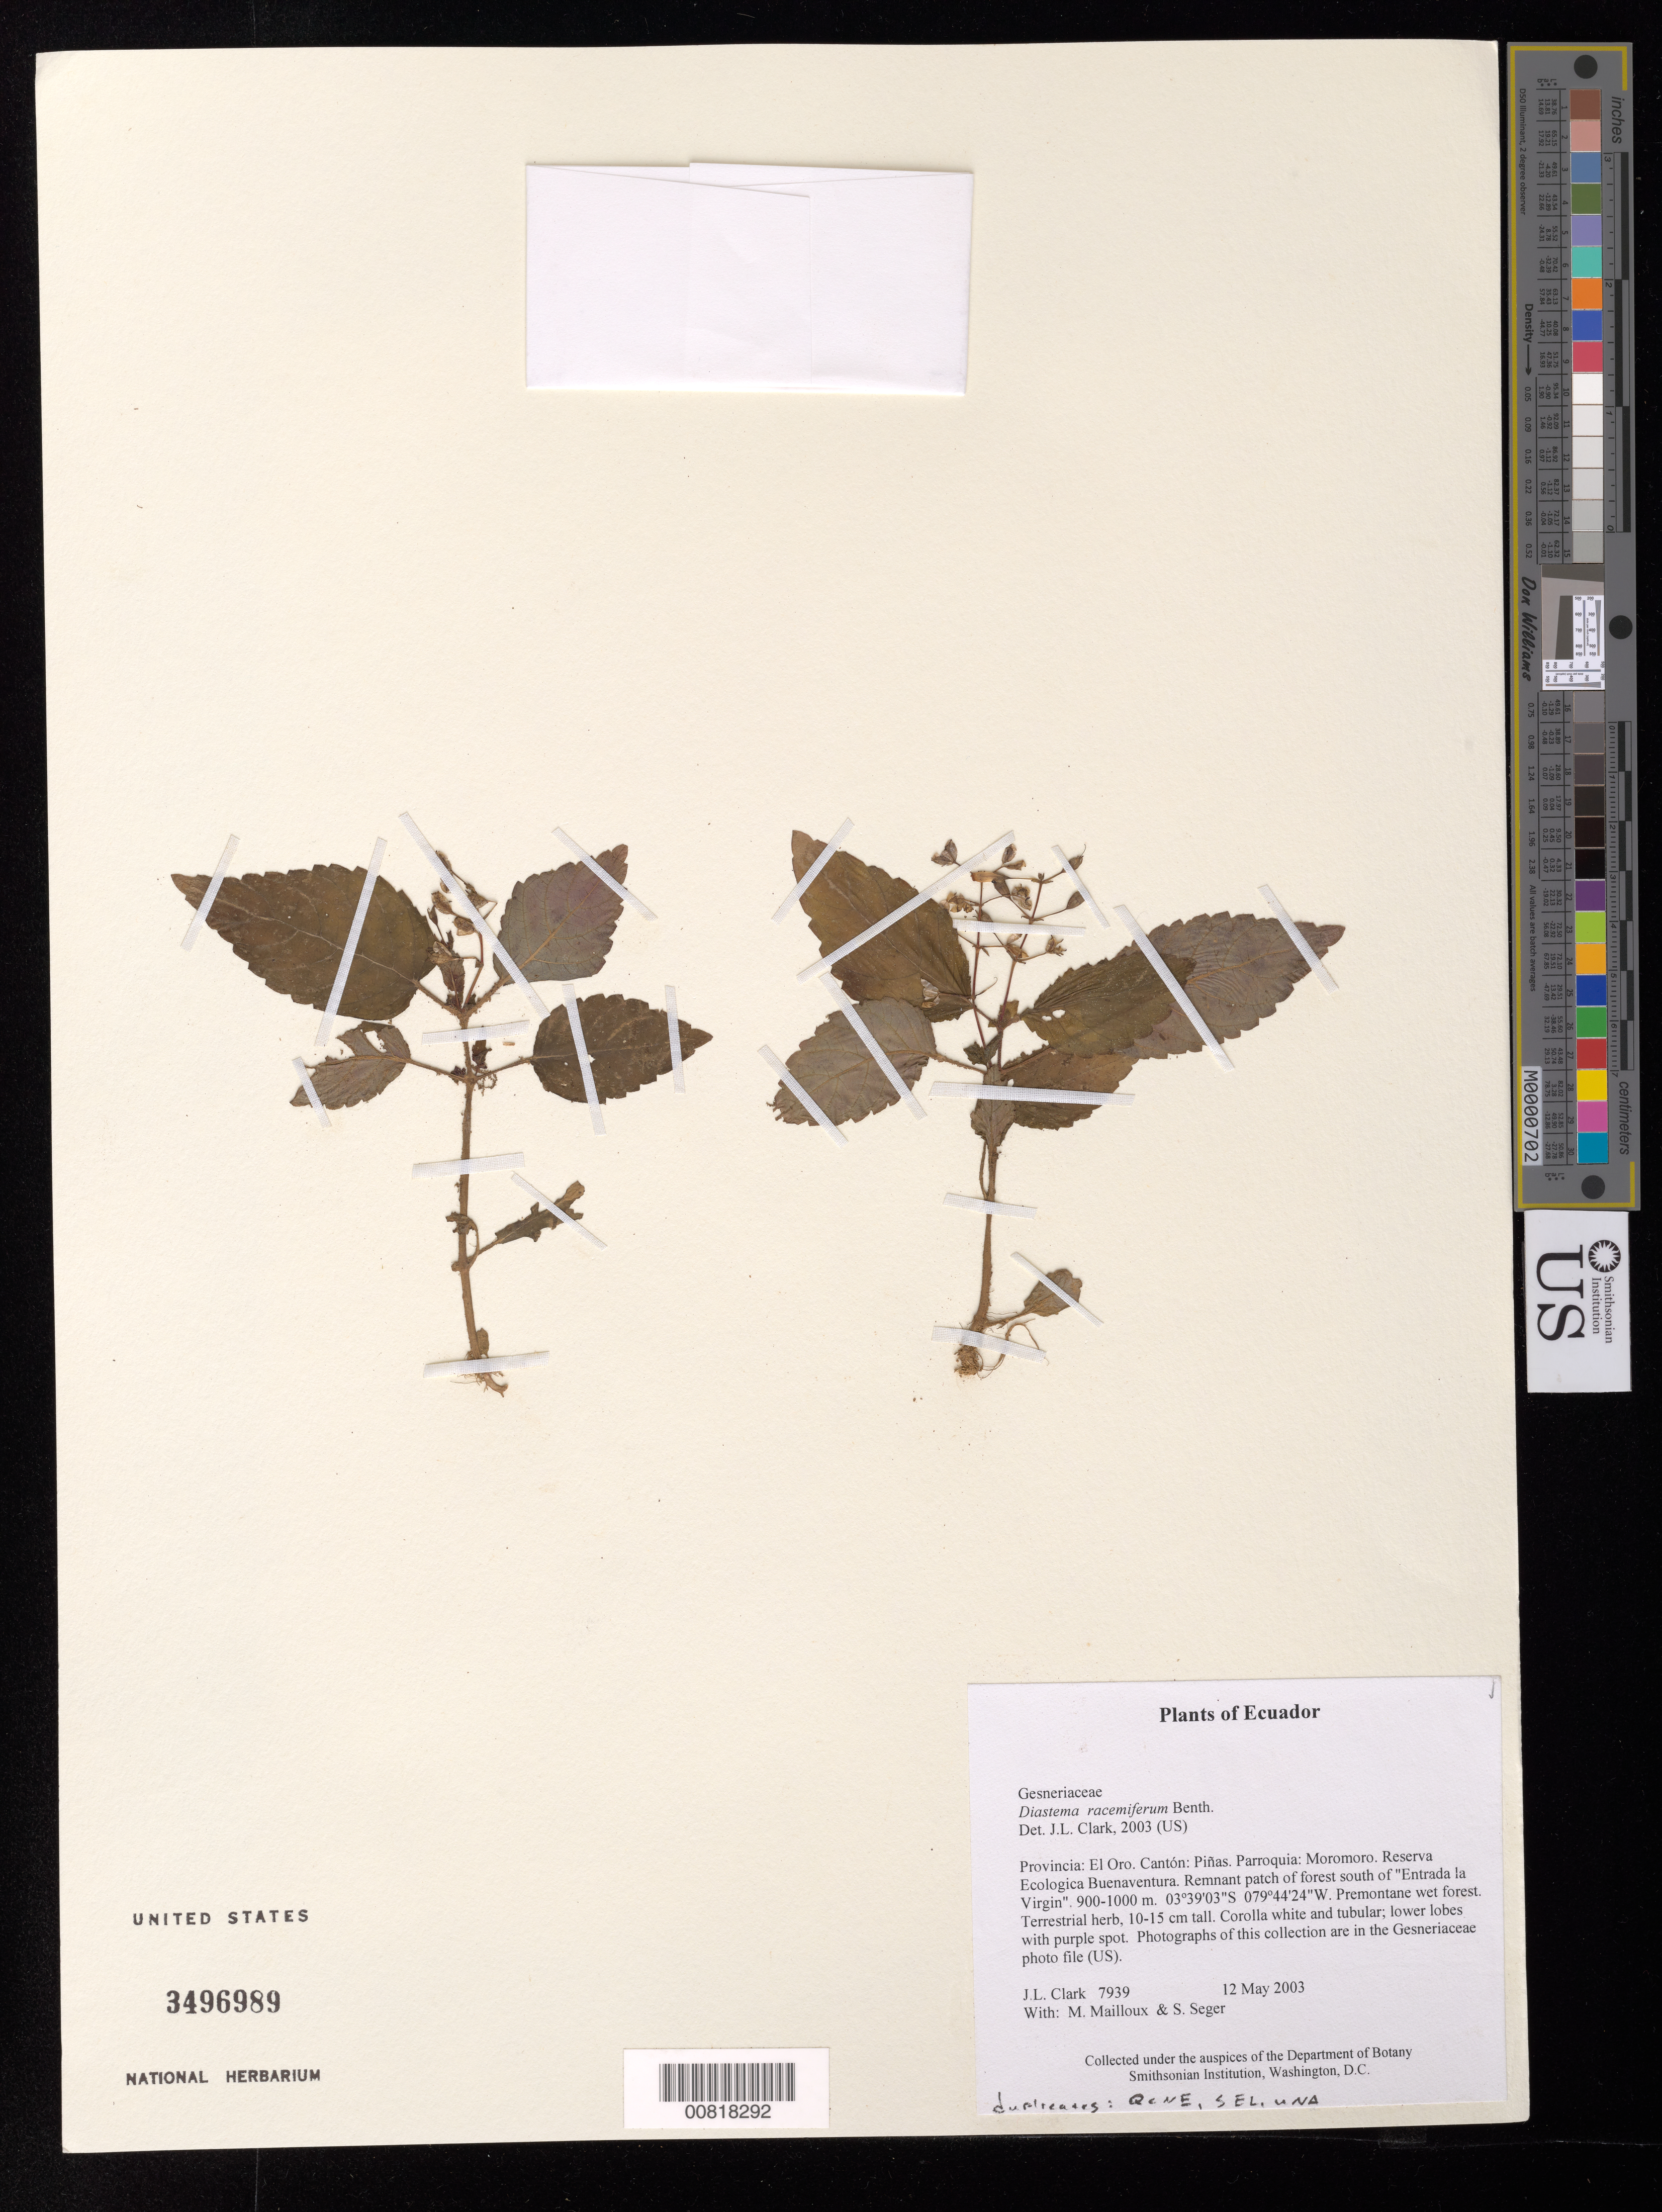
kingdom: Plantae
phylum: Tracheophyta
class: Magnoliopsida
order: Lamiales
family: Gesneriaceae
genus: Diastema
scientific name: Diastema racemiferum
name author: Benth.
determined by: Clark, J. L., (SEL), The Marie Selby Botanical Garden (UNITED STATES)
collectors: J. L. Clark, M. Mailloux & S. Seger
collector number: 7939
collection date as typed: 12 May 2003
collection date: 2003-05-12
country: Ecuador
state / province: El Oro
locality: Piñas. Parroquia: Moromoro. Reserva Ecologica Buenaventura. Remnant patch of forest south of "Entrada la Virgin"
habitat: Premontane wet forest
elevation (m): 900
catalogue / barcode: US 3496989